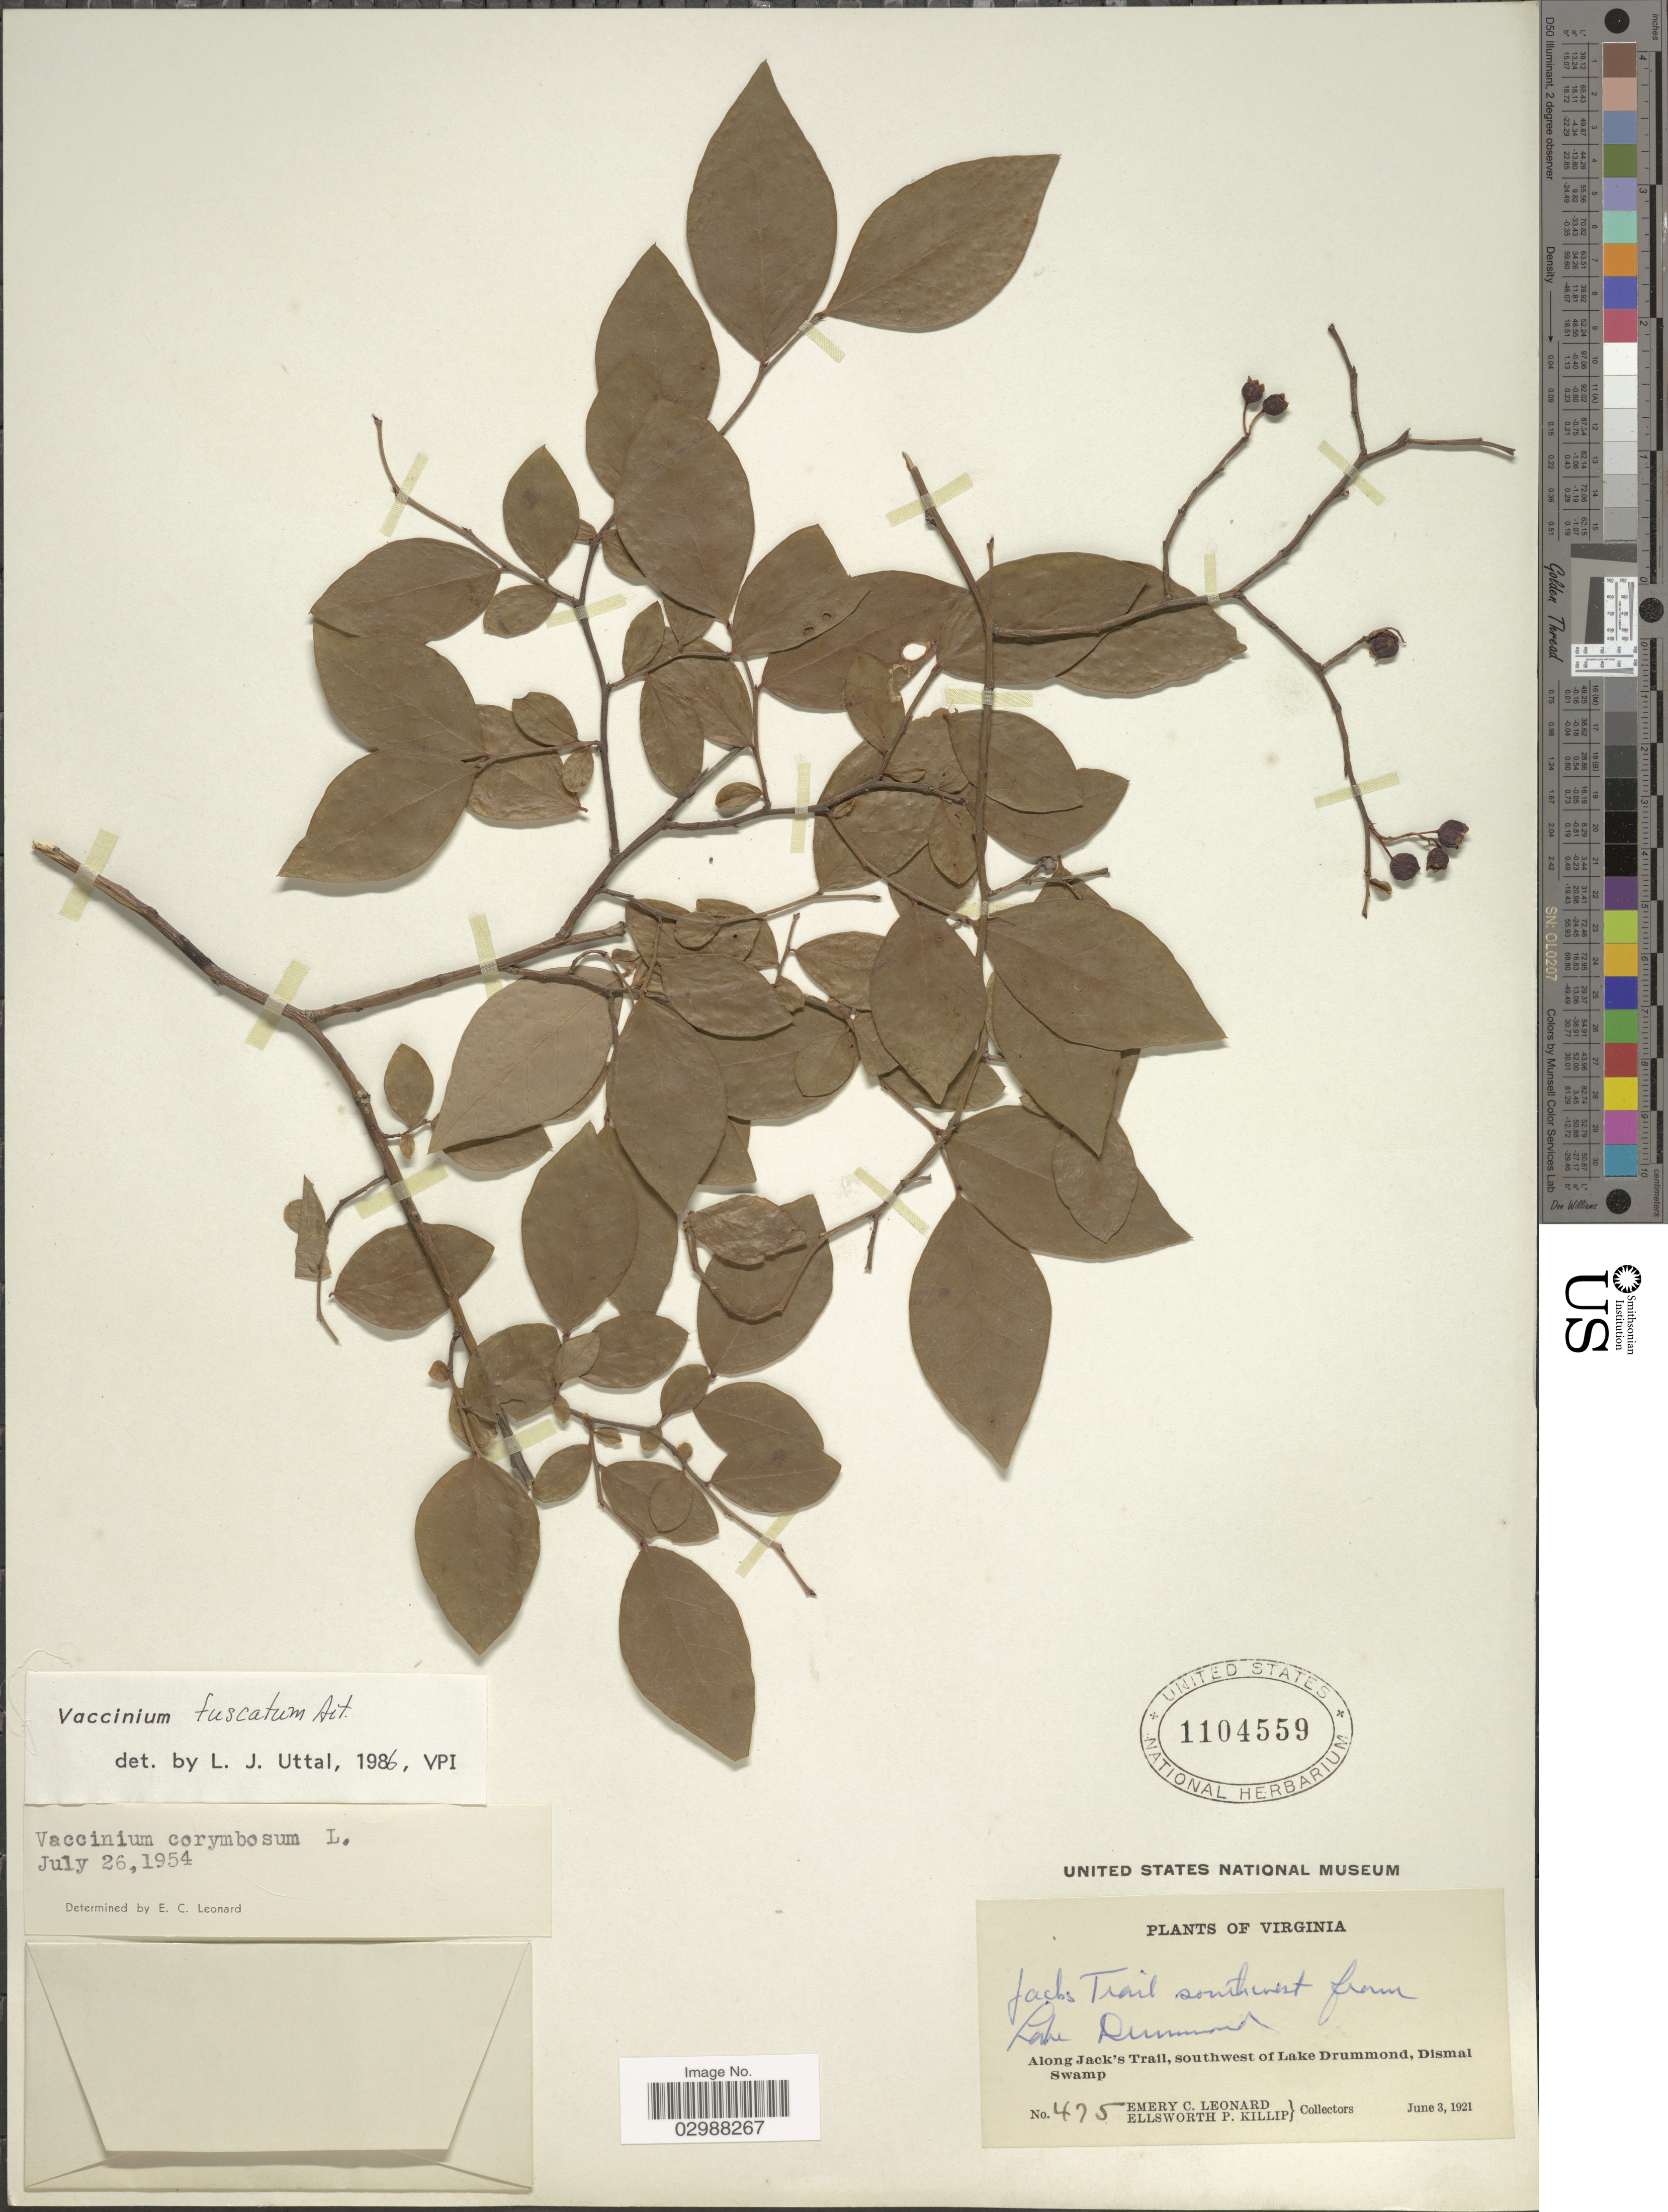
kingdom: Plantae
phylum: Tracheophyta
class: Magnoliopsida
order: Ericales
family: Ericaceae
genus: Vaccinium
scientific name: Vaccinium fuscatum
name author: Aiton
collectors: E. C. Leonard & E. P. Killip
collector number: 475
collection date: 1921-06-03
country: United States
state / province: Virginia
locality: Lake Drummond. Along Jack's Trail, southwest of Lake Drummond, Dismal Swamp.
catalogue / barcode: US 1104559